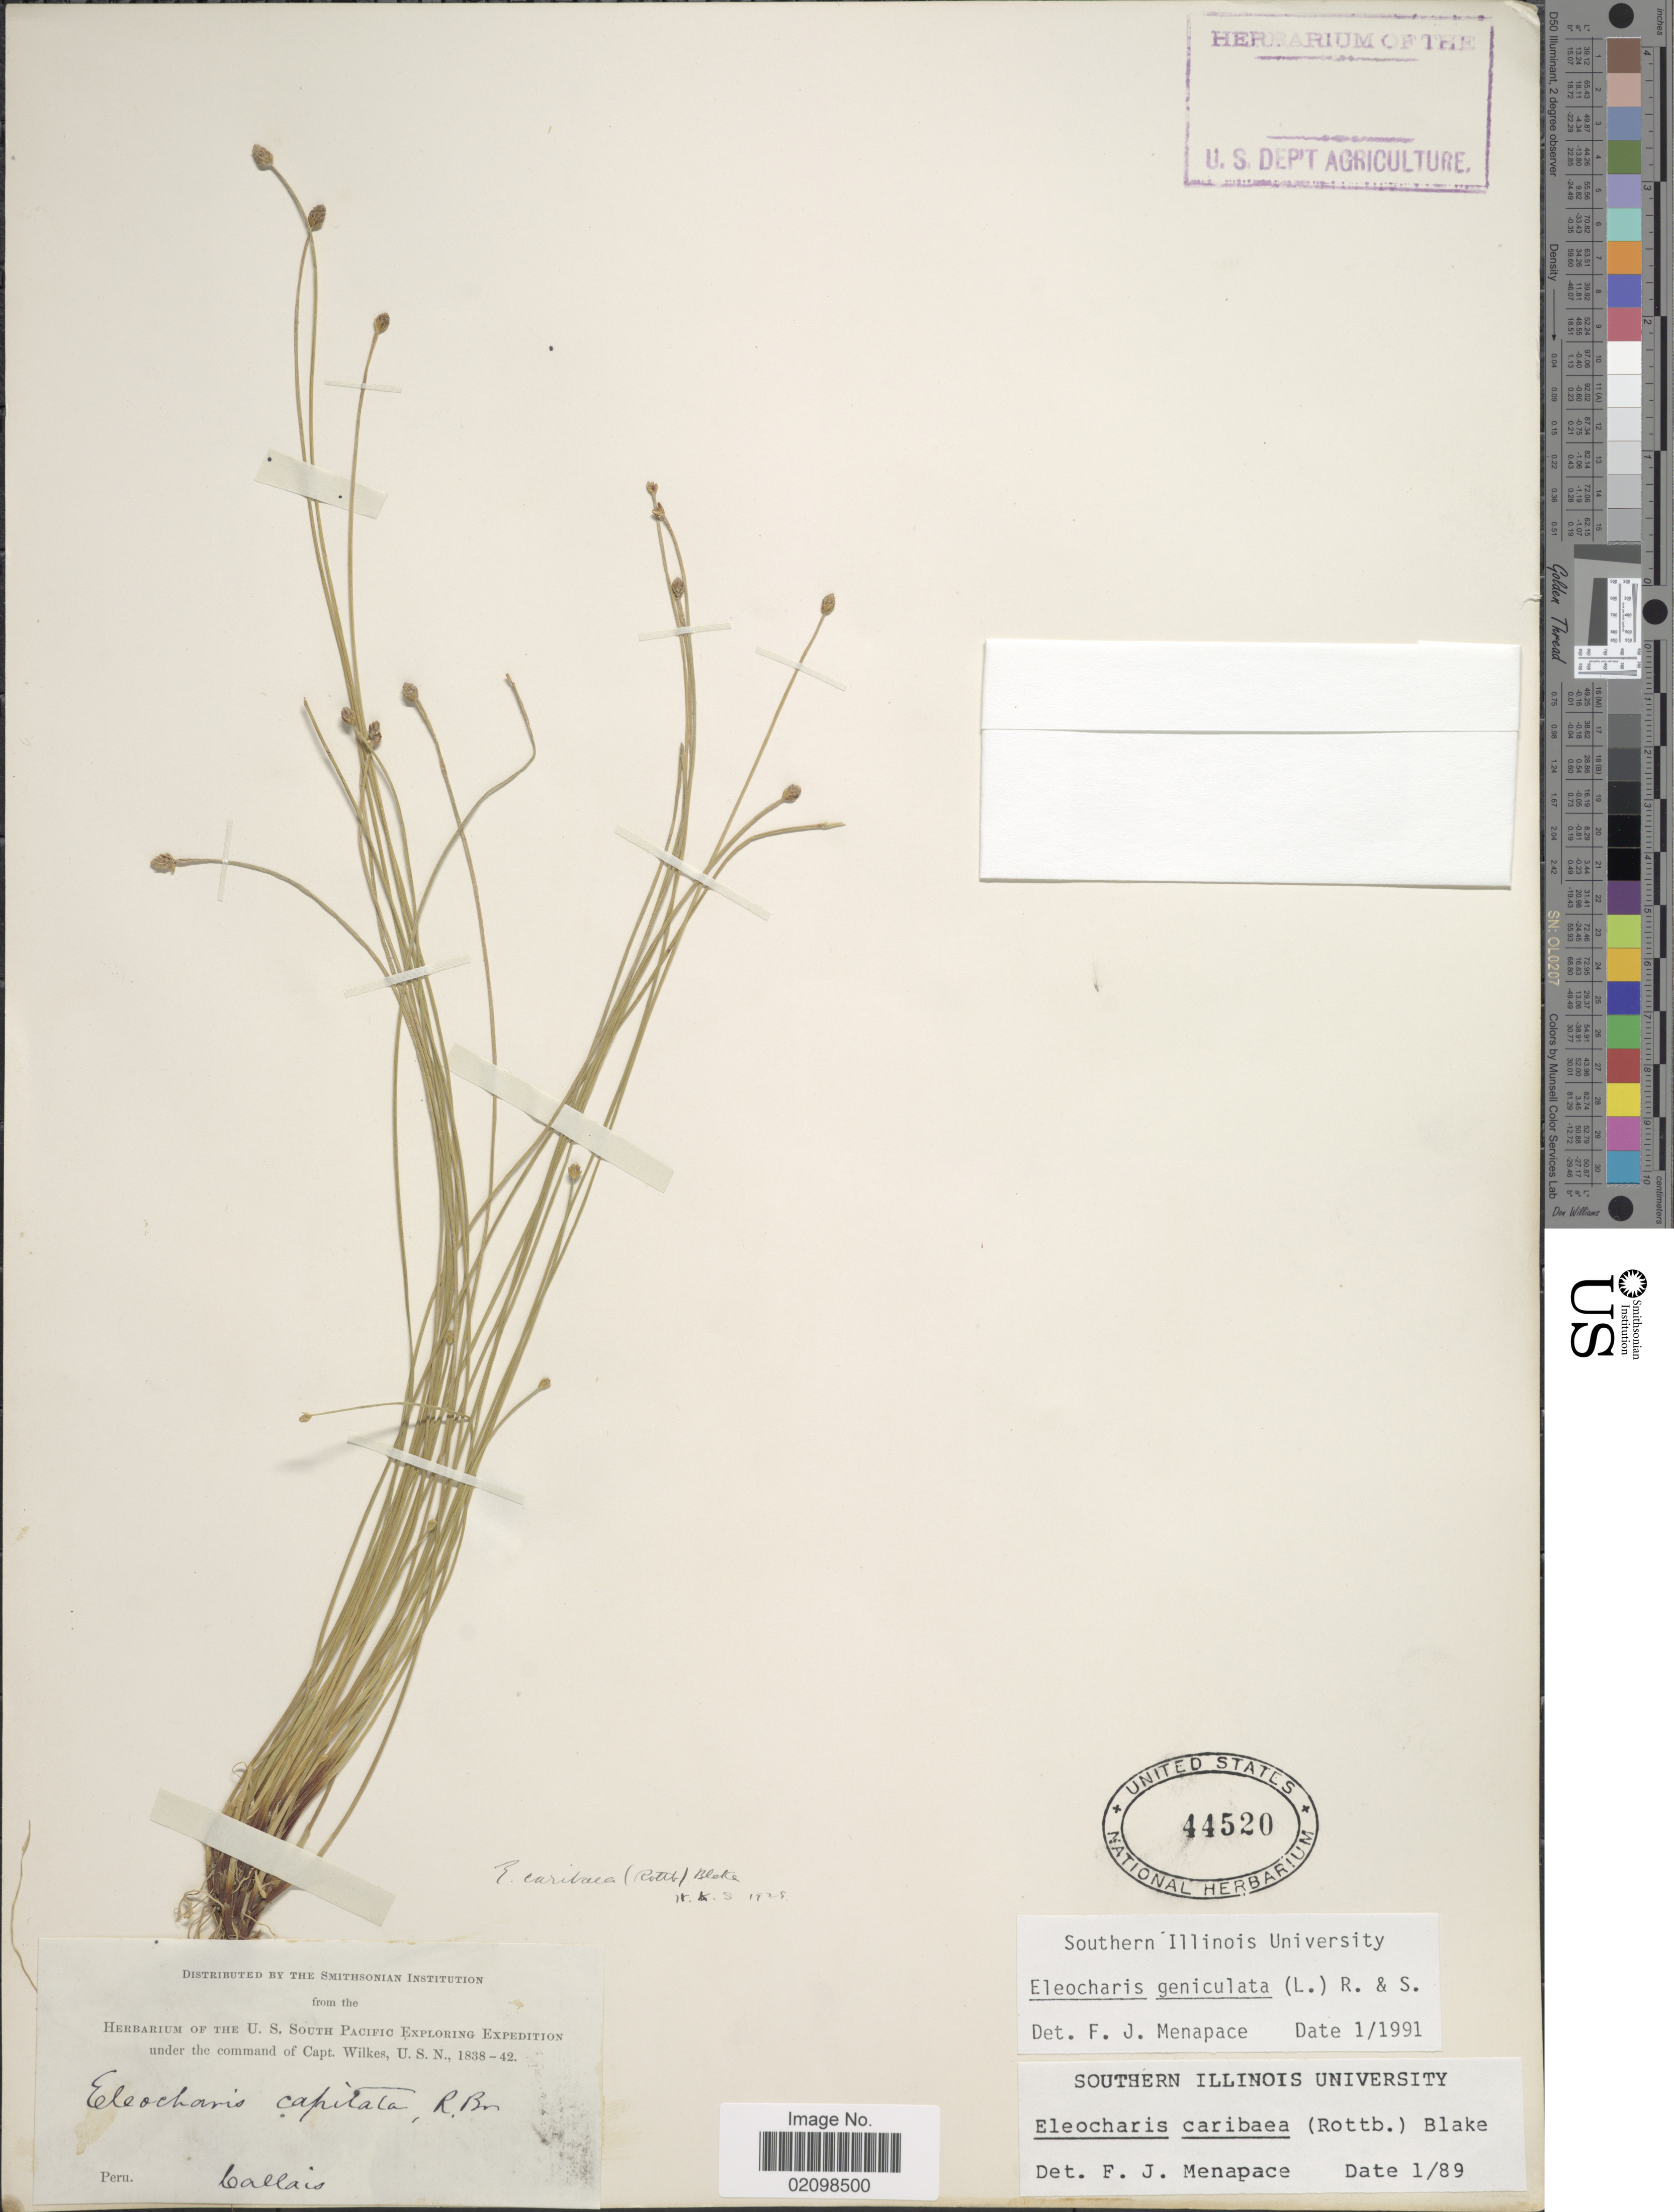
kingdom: Plantae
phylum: Tracheophyta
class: Liliopsida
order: Poales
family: Cyperaceae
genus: Eleocharis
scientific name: Eleocharis geniculata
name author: (L.) Roem. & Schult.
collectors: Wilkes Explor. Exped.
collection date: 1838/1842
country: Peru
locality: Callais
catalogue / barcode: US 44520